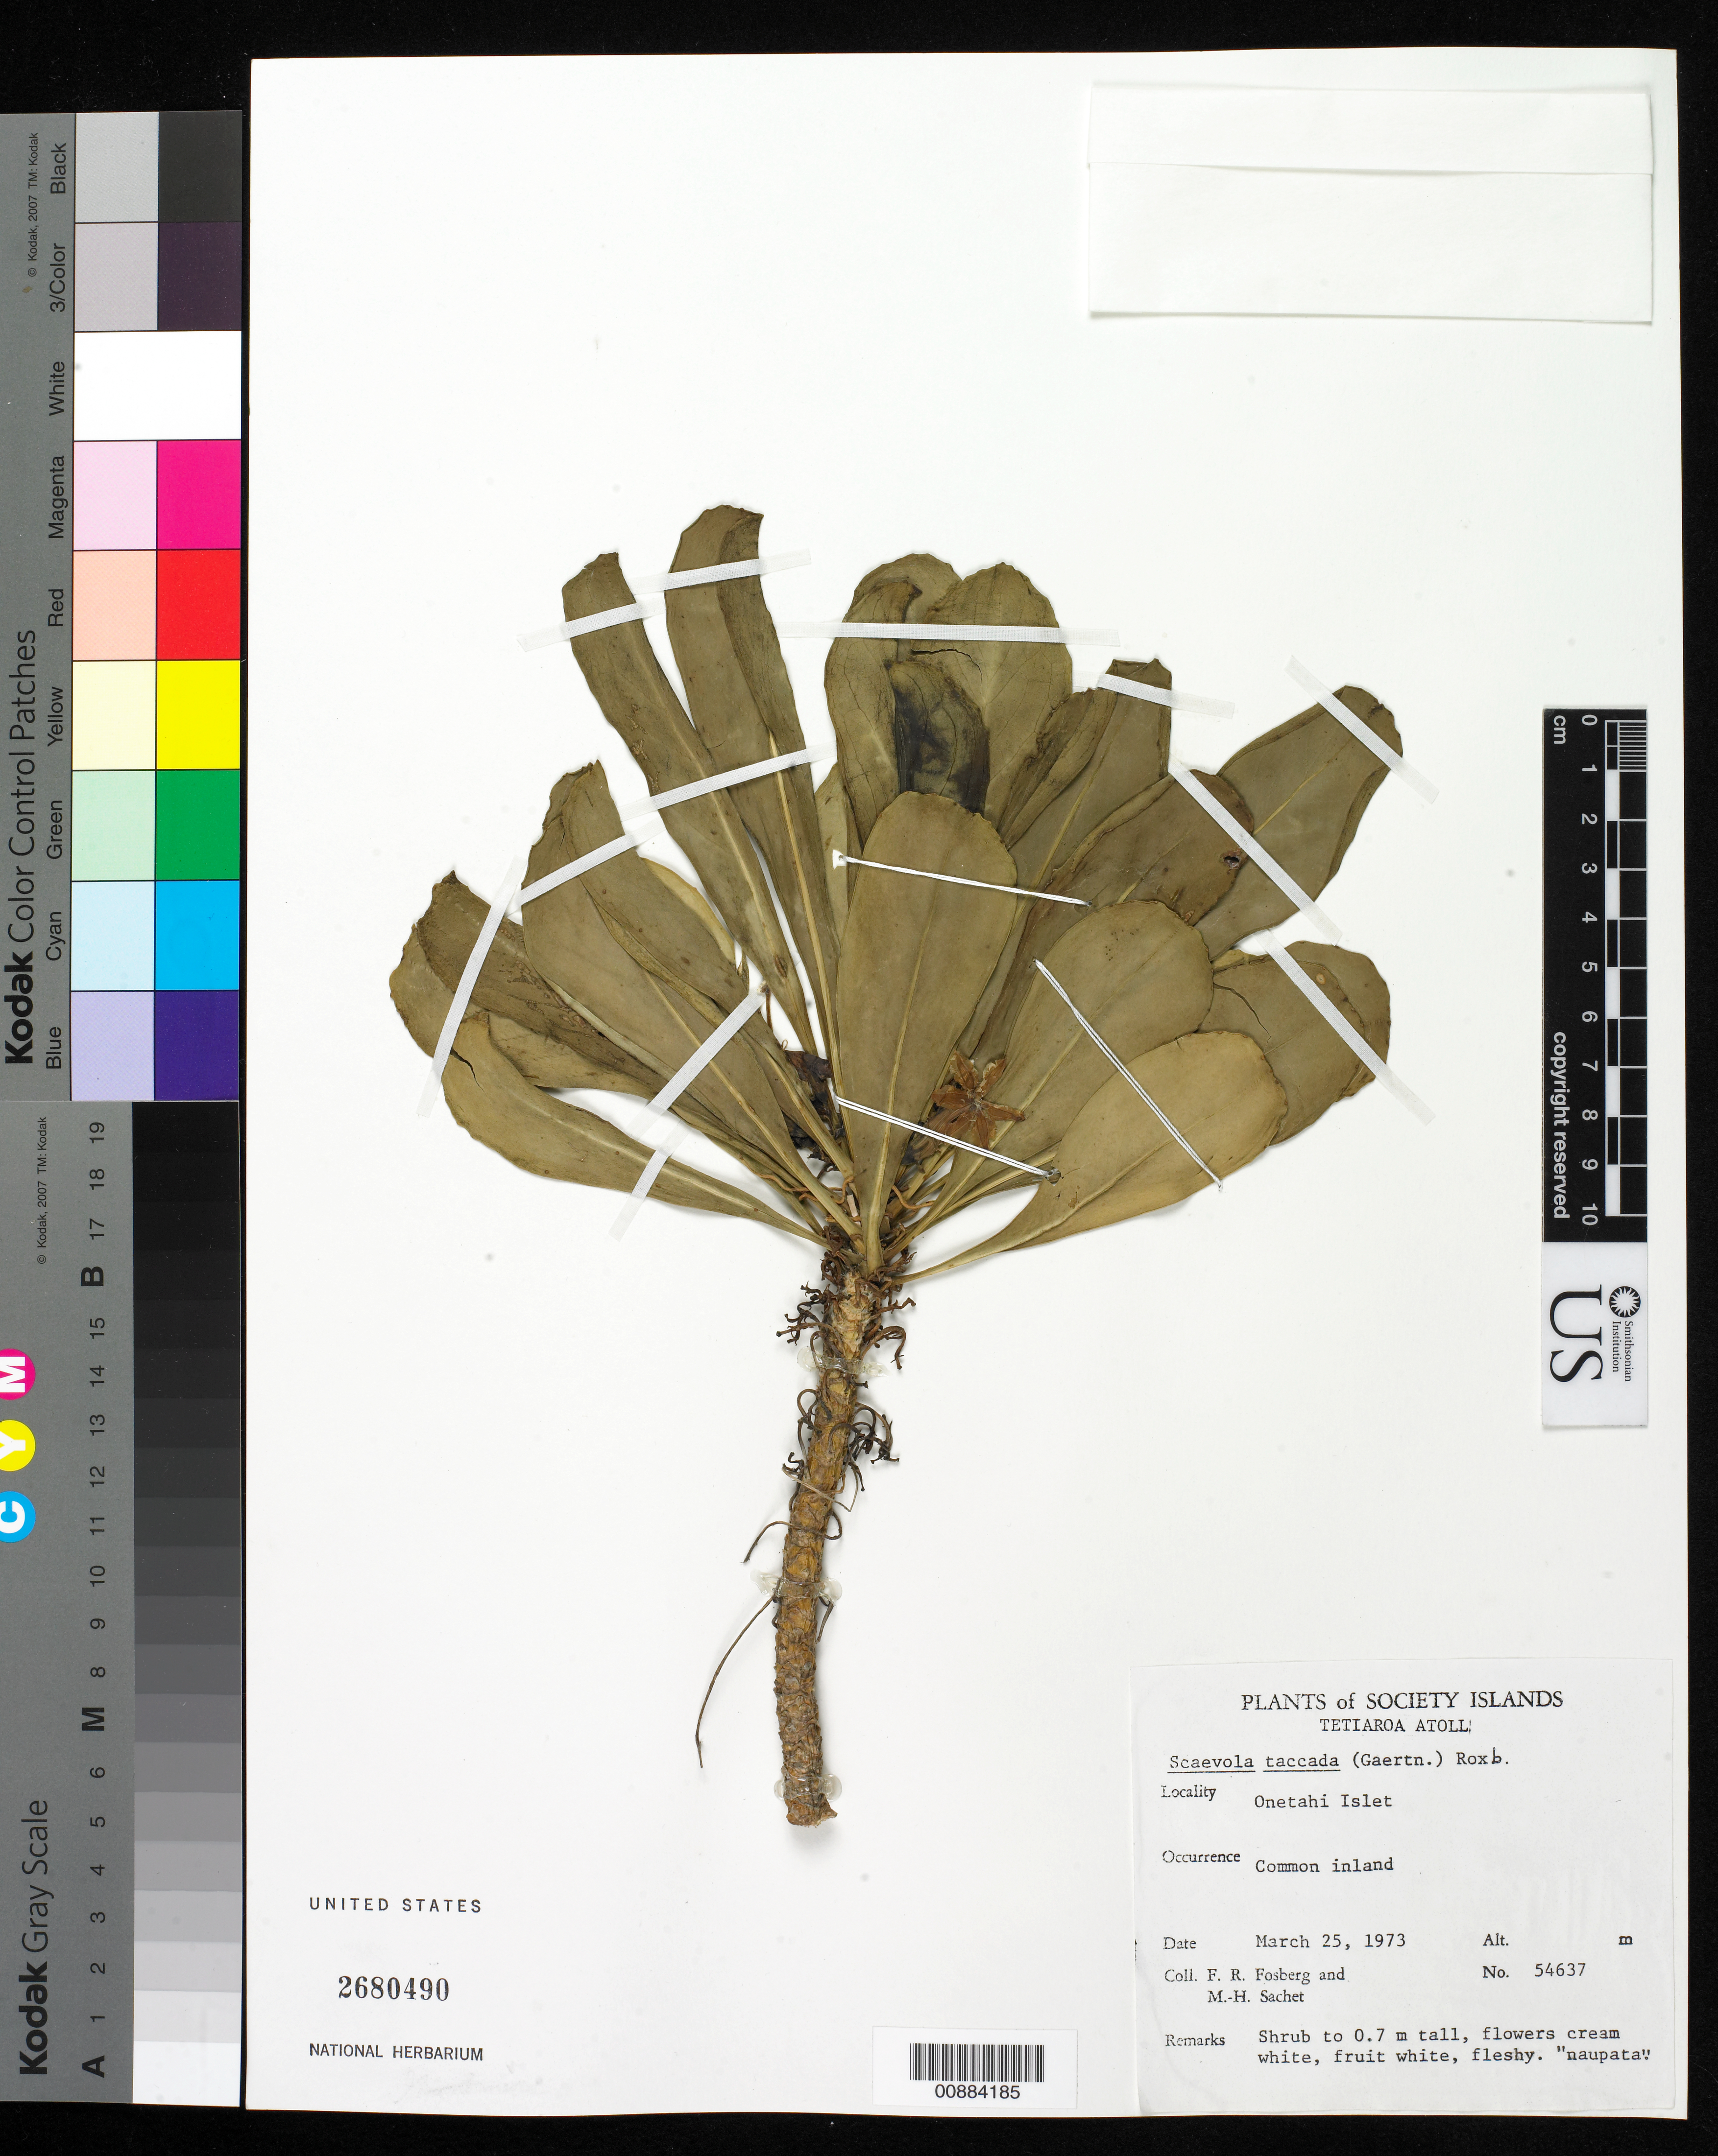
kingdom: Plantae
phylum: Tracheophyta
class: Magnoliopsida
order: Asterales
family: Goodeniaceae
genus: Scaevola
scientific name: Scaevola taccada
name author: (Gaertn.) Roxb.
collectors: F. R. Fosberg & M.-H. Sachet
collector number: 54637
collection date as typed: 25 Mar 1973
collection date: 1973-03-25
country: French Polynesia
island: Tetiaroa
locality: Tetiaroa Atoll, Onetahi Islet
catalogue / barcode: US 2680490